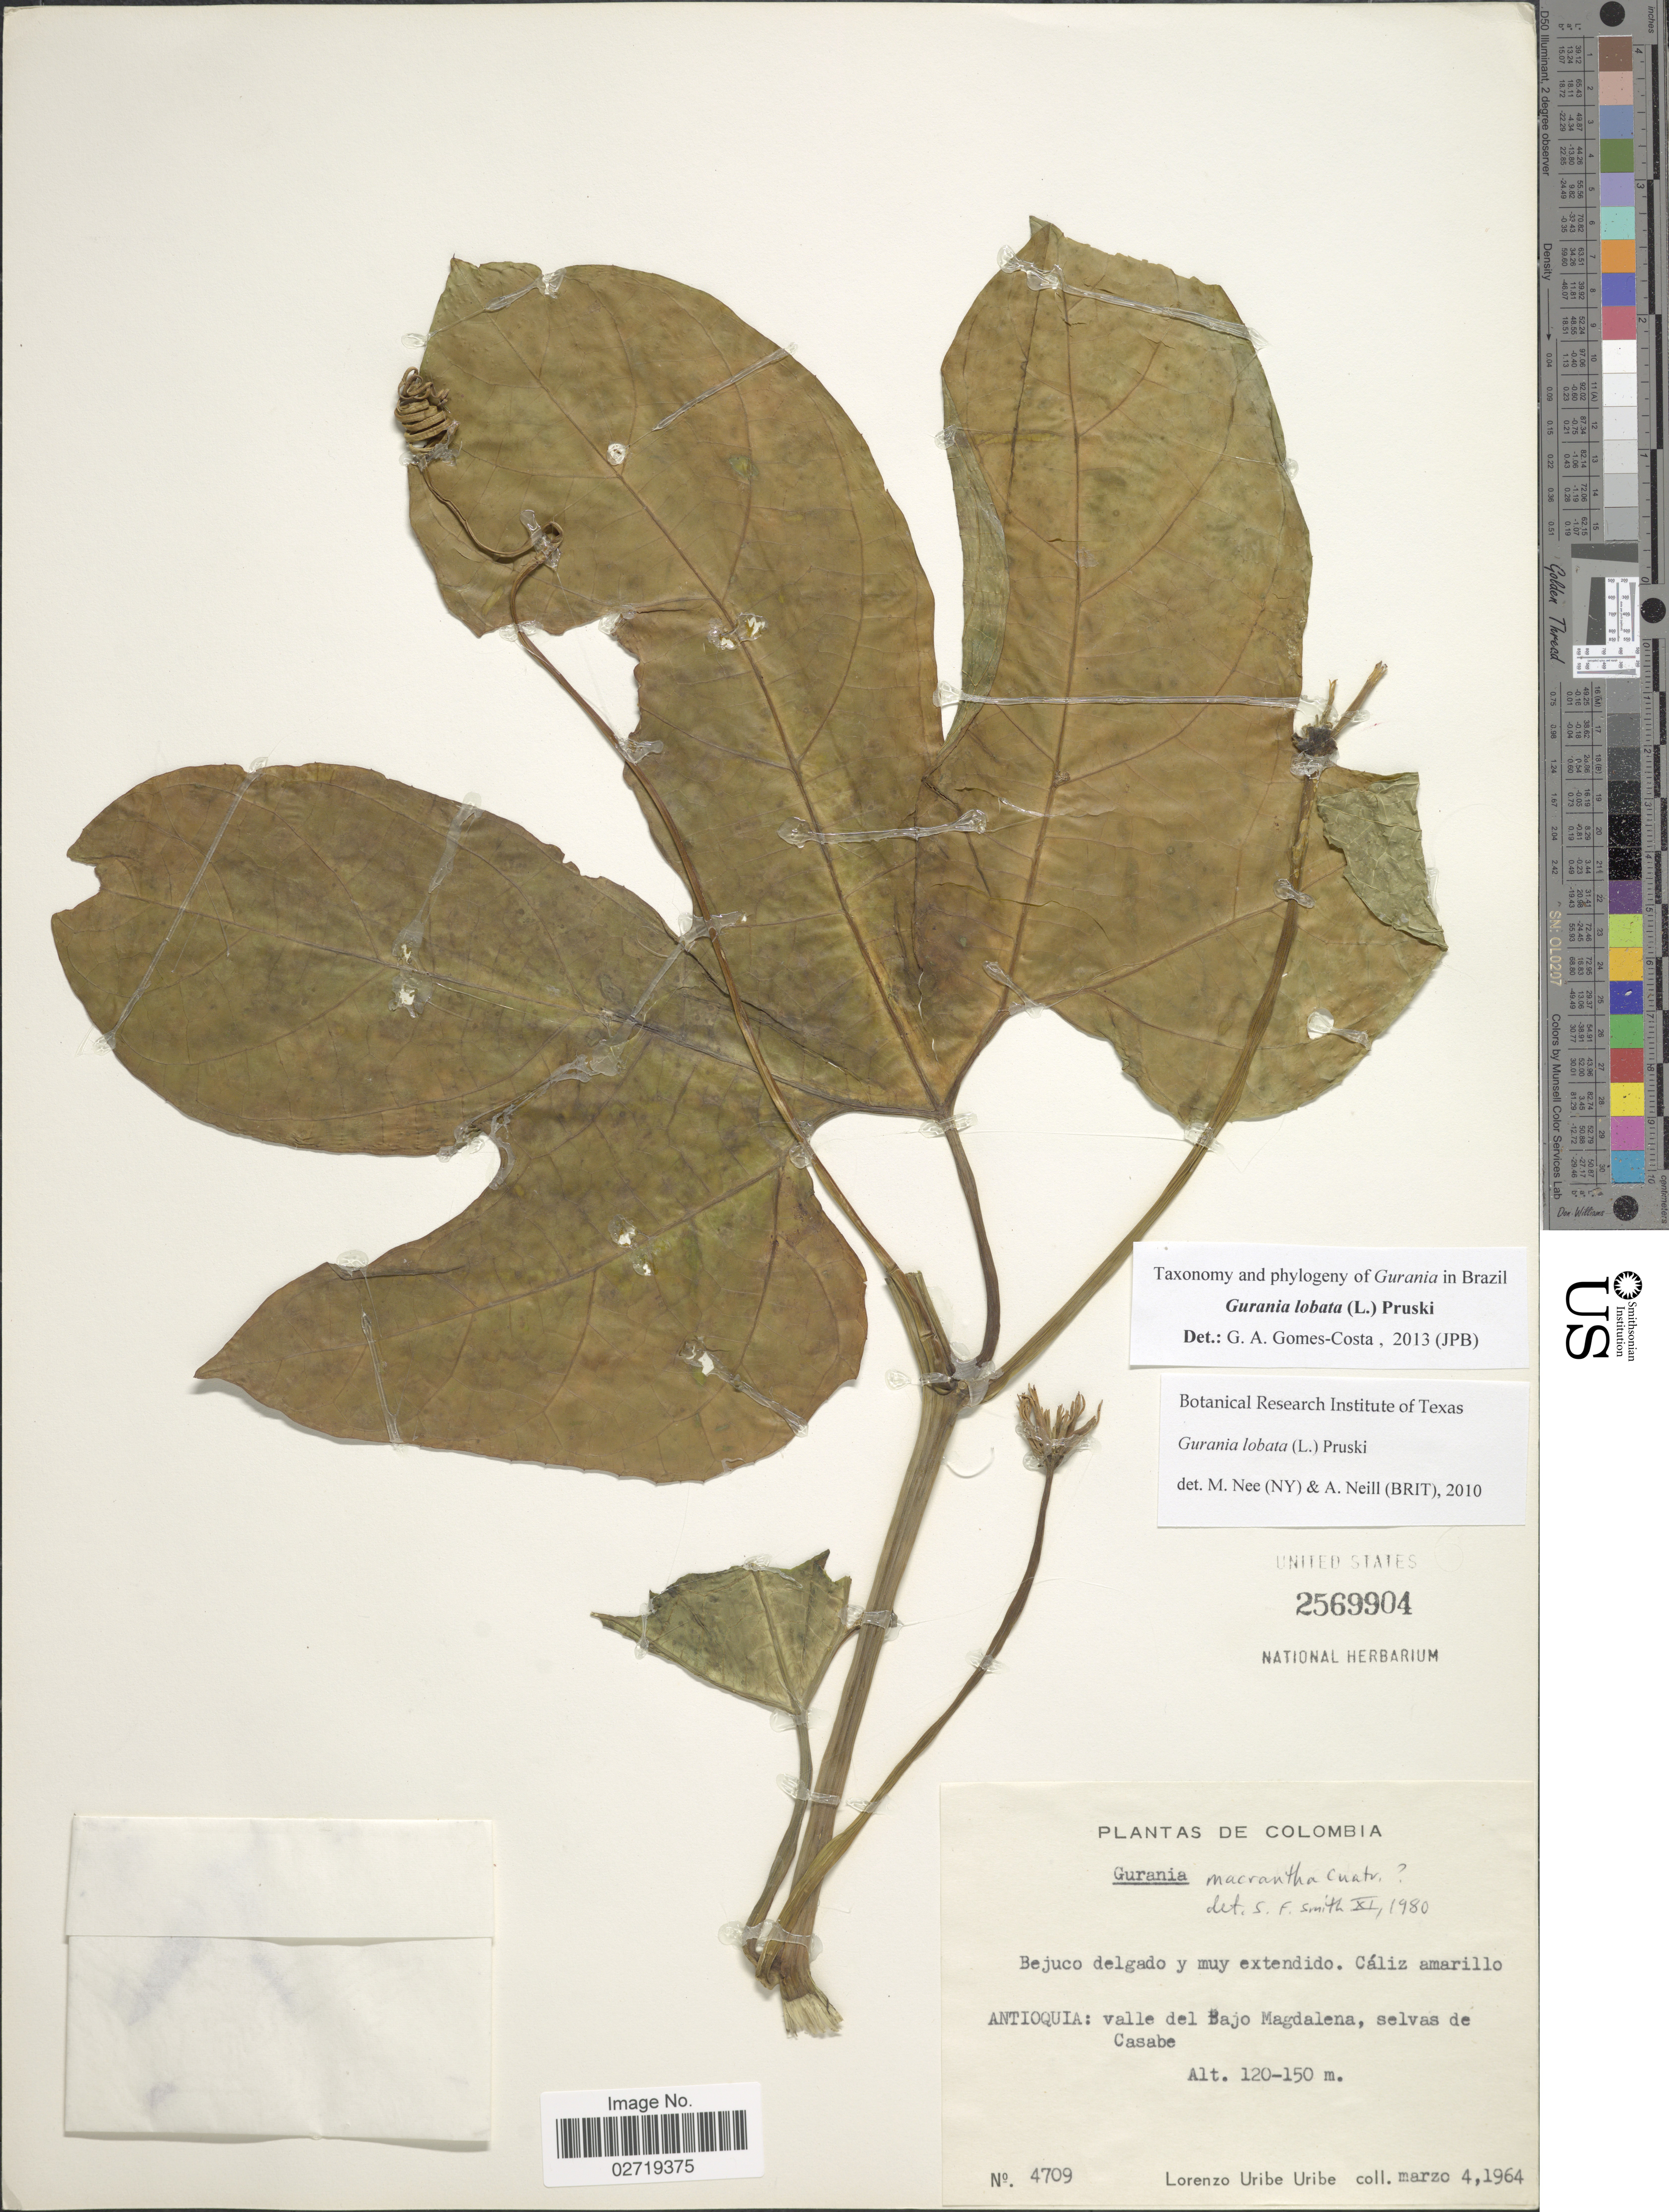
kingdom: Plantae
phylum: Tracheophyta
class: Magnoliopsida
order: Cucurbitales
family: Cucurbitaceae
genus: Gurania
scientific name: Gurania lobata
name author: (L.) Pruski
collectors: L. Uribe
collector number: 4709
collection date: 1964-03-04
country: Colombia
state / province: Antioquia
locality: Valle del Bajo Magdalena, slevas de Casabe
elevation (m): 120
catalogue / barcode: US 2569904